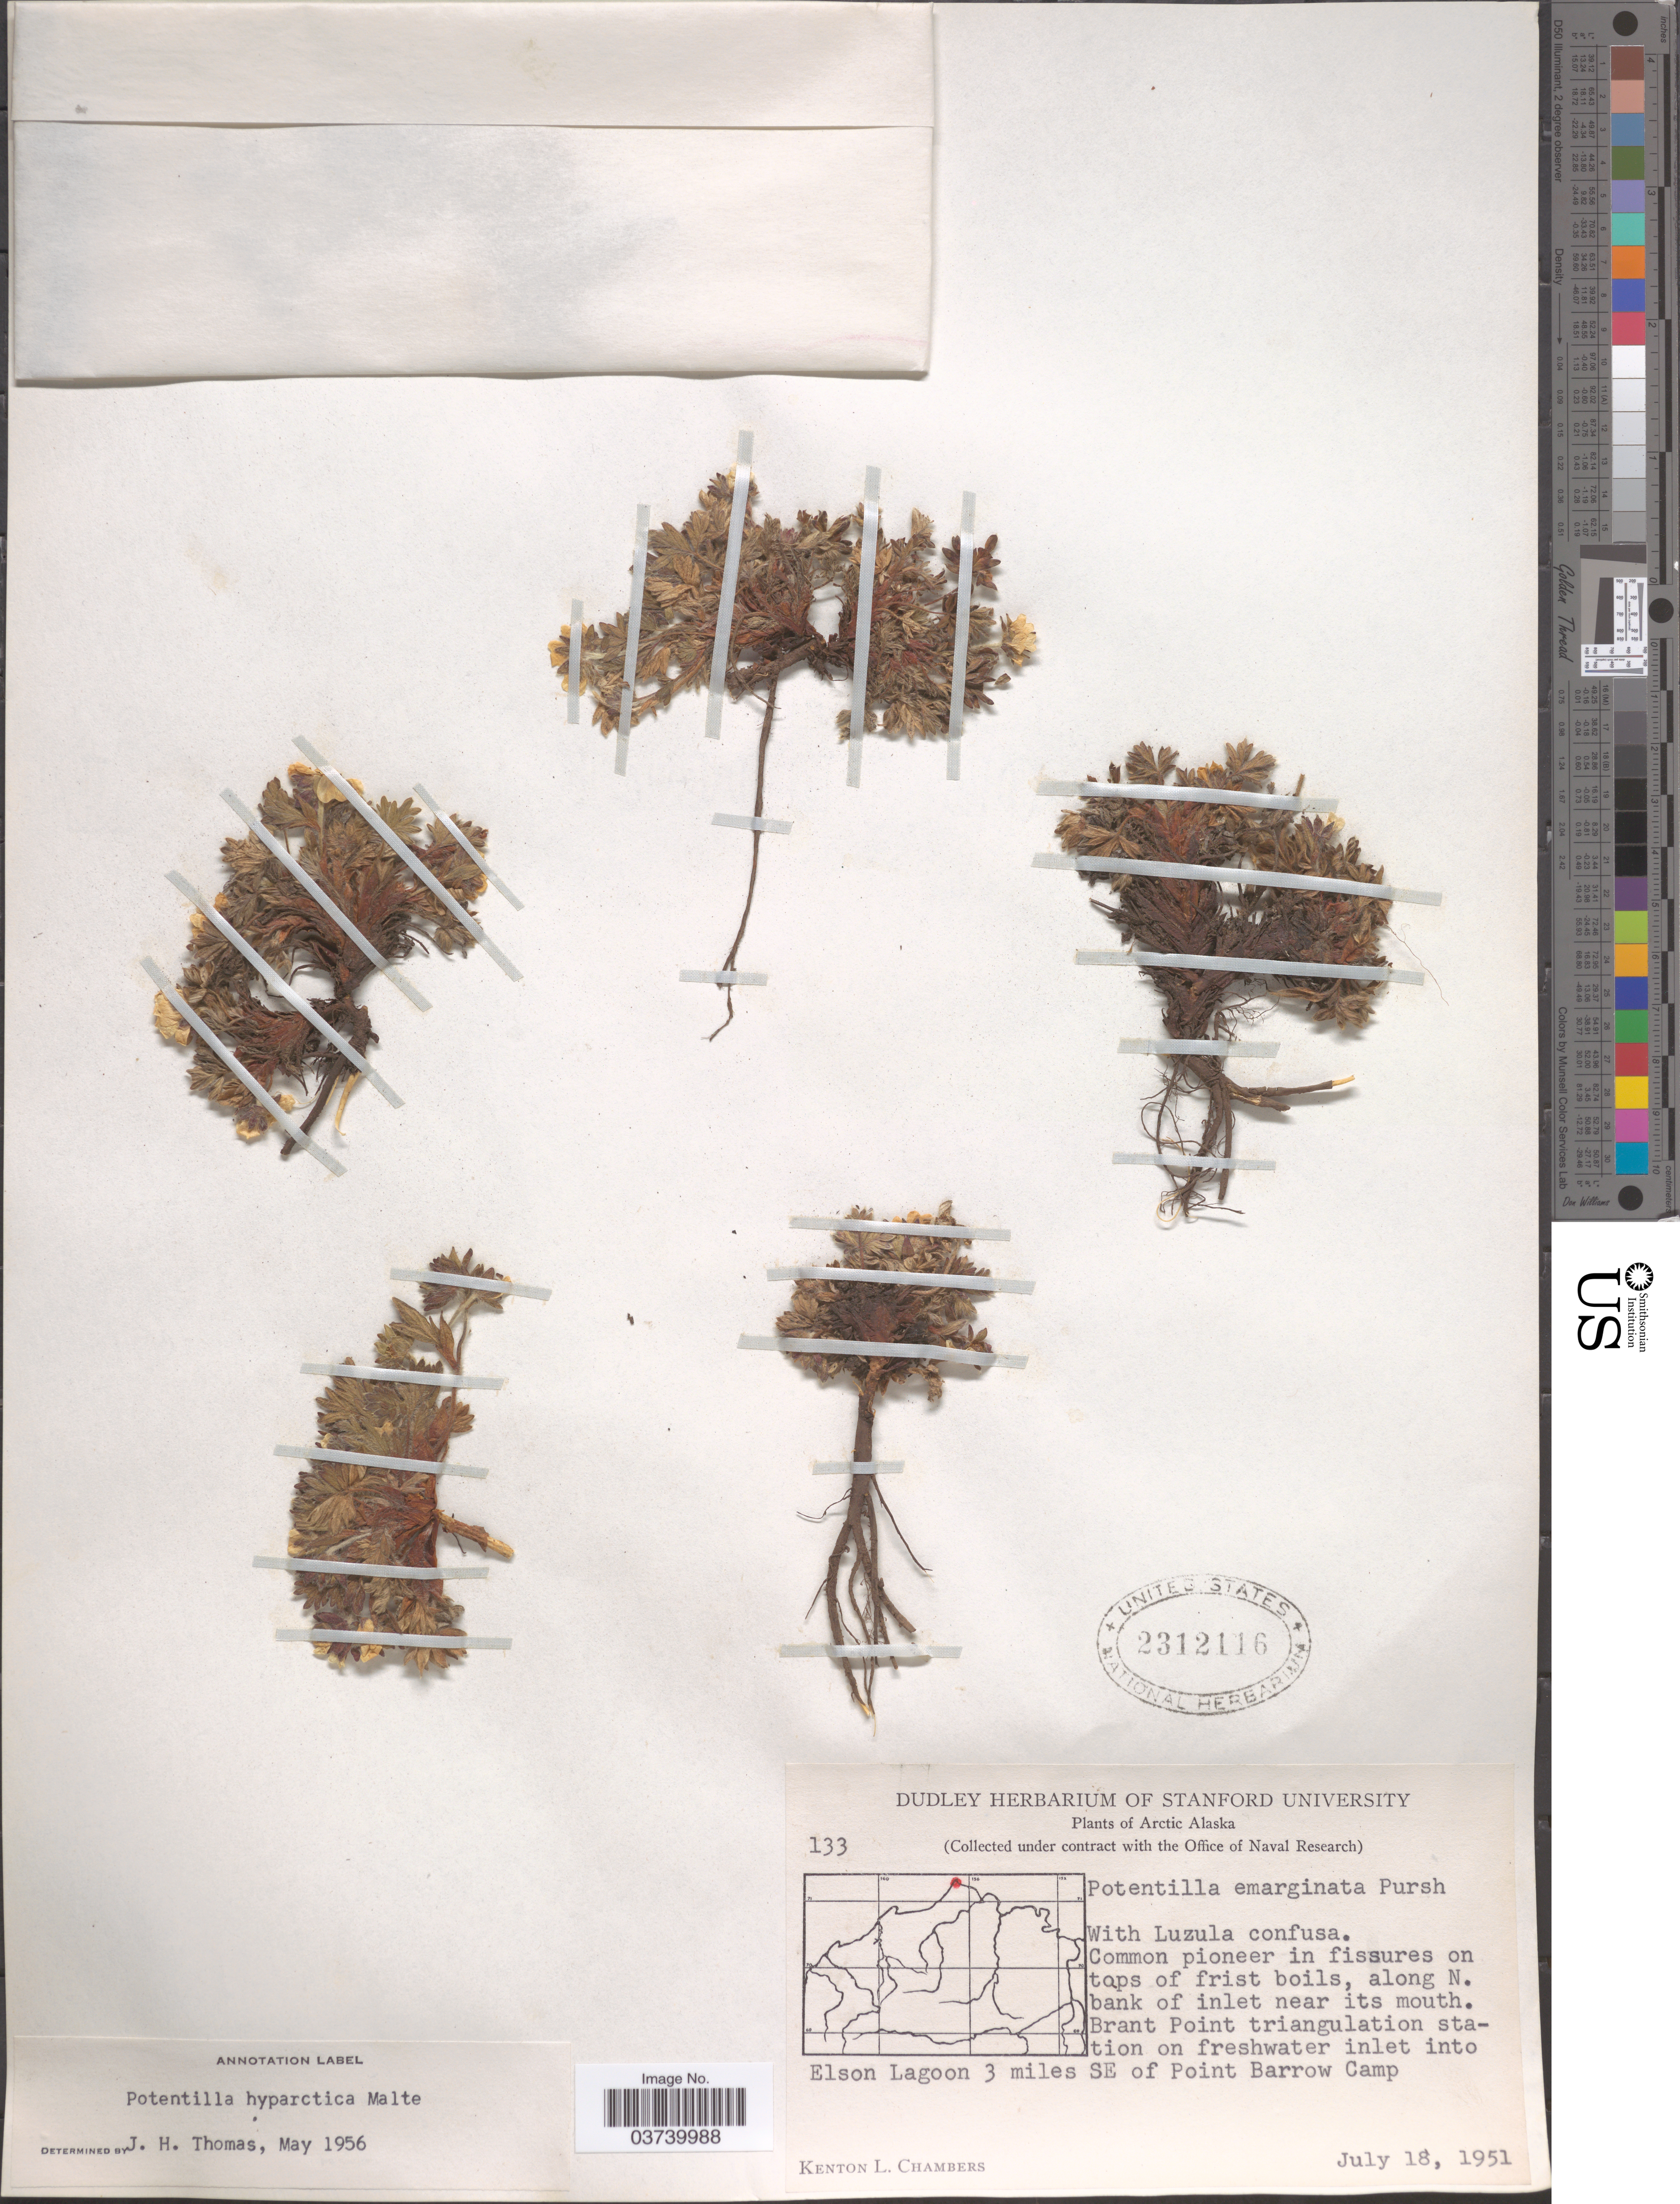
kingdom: Plantae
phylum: Tracheophyta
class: Magnoliopsida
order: Rosales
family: Rosaceae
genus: Potentilla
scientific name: Potentilla hyparctica subsp. hyparctica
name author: Malte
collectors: K. L. Chambers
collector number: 133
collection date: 1951-07-18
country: United States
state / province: Alaska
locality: Arctic Alaska. Along N. bank of inlet near its mouth. Brant Point triangulation station on freshwater inlet into Elson Lagoon 3 miles SE of Point Barrow Camp.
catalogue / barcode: US 2312116